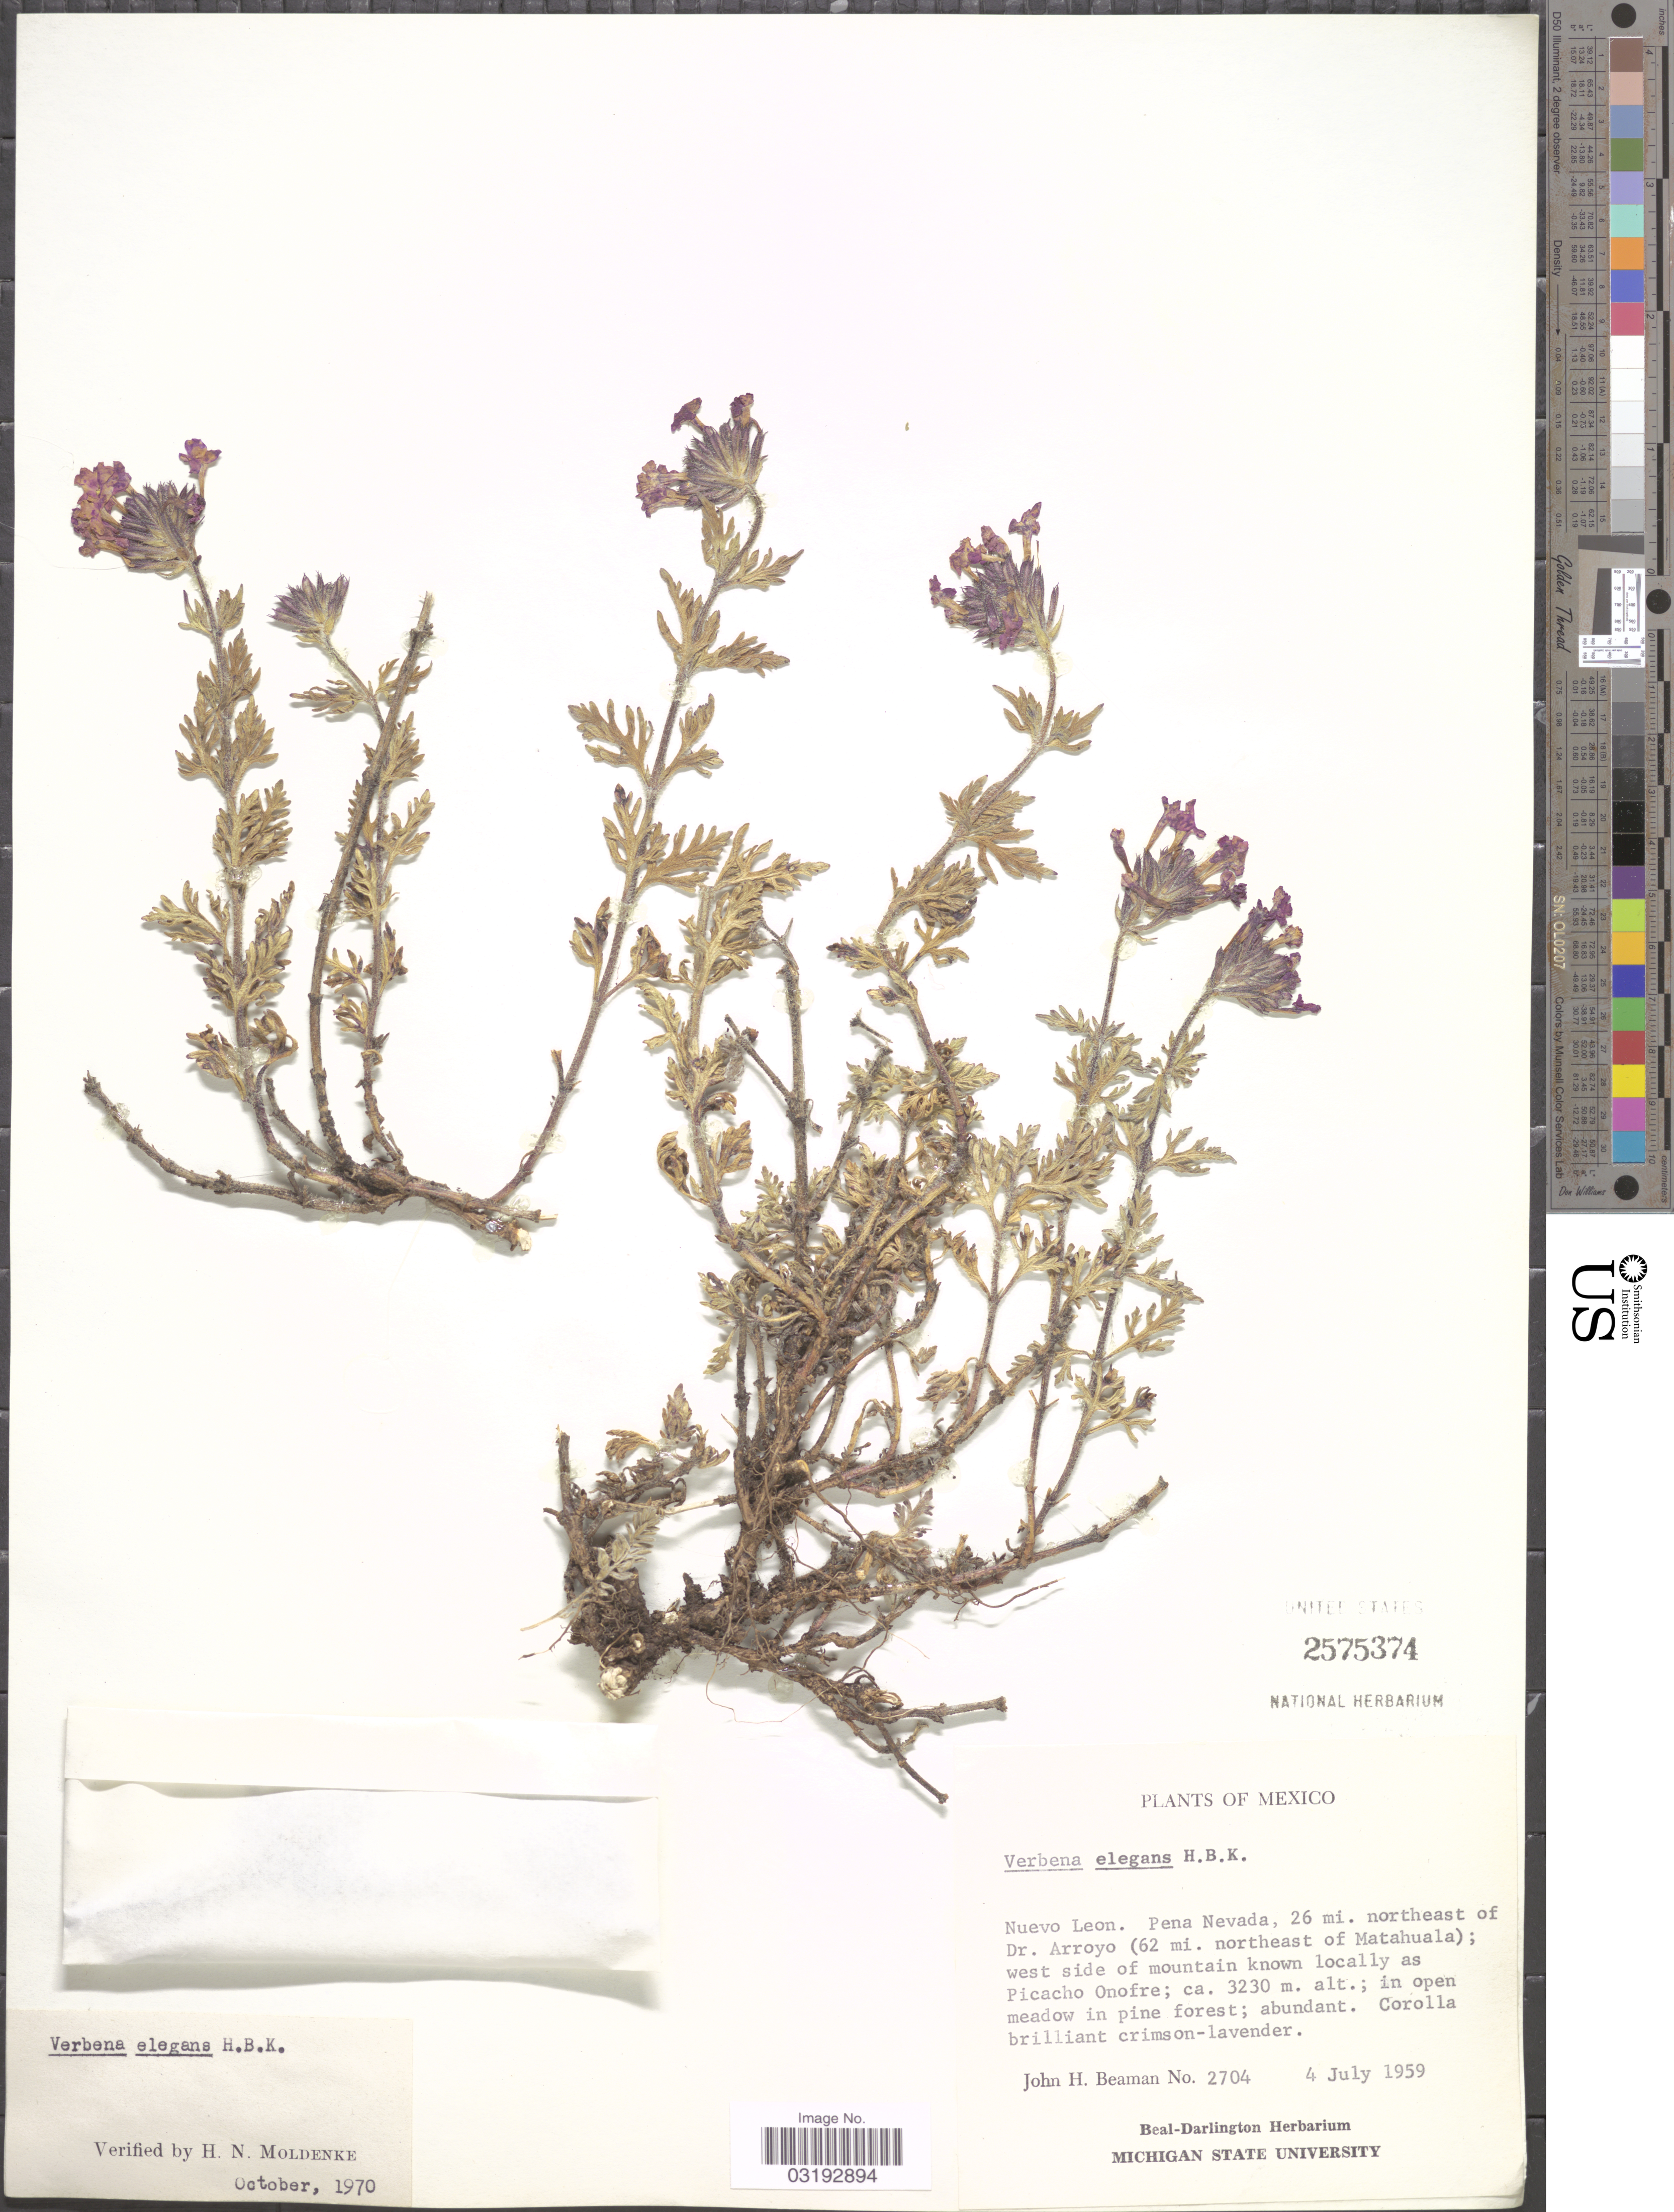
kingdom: Plantae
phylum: Tracheophyta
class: Magnoliopsida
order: Lamiales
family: Verbenaceae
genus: Verbena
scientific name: Verbena elegans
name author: Kunth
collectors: J. H. Beaman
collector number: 2704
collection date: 1959-07-04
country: Mexico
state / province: Nuevo León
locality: Pena Nevada, 26 mi. northeast of Dr. Arroyo (62 mi. northeast of Matahuala); west side of mountain known locally as Picacho Onofre.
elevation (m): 3230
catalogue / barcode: US 2575374